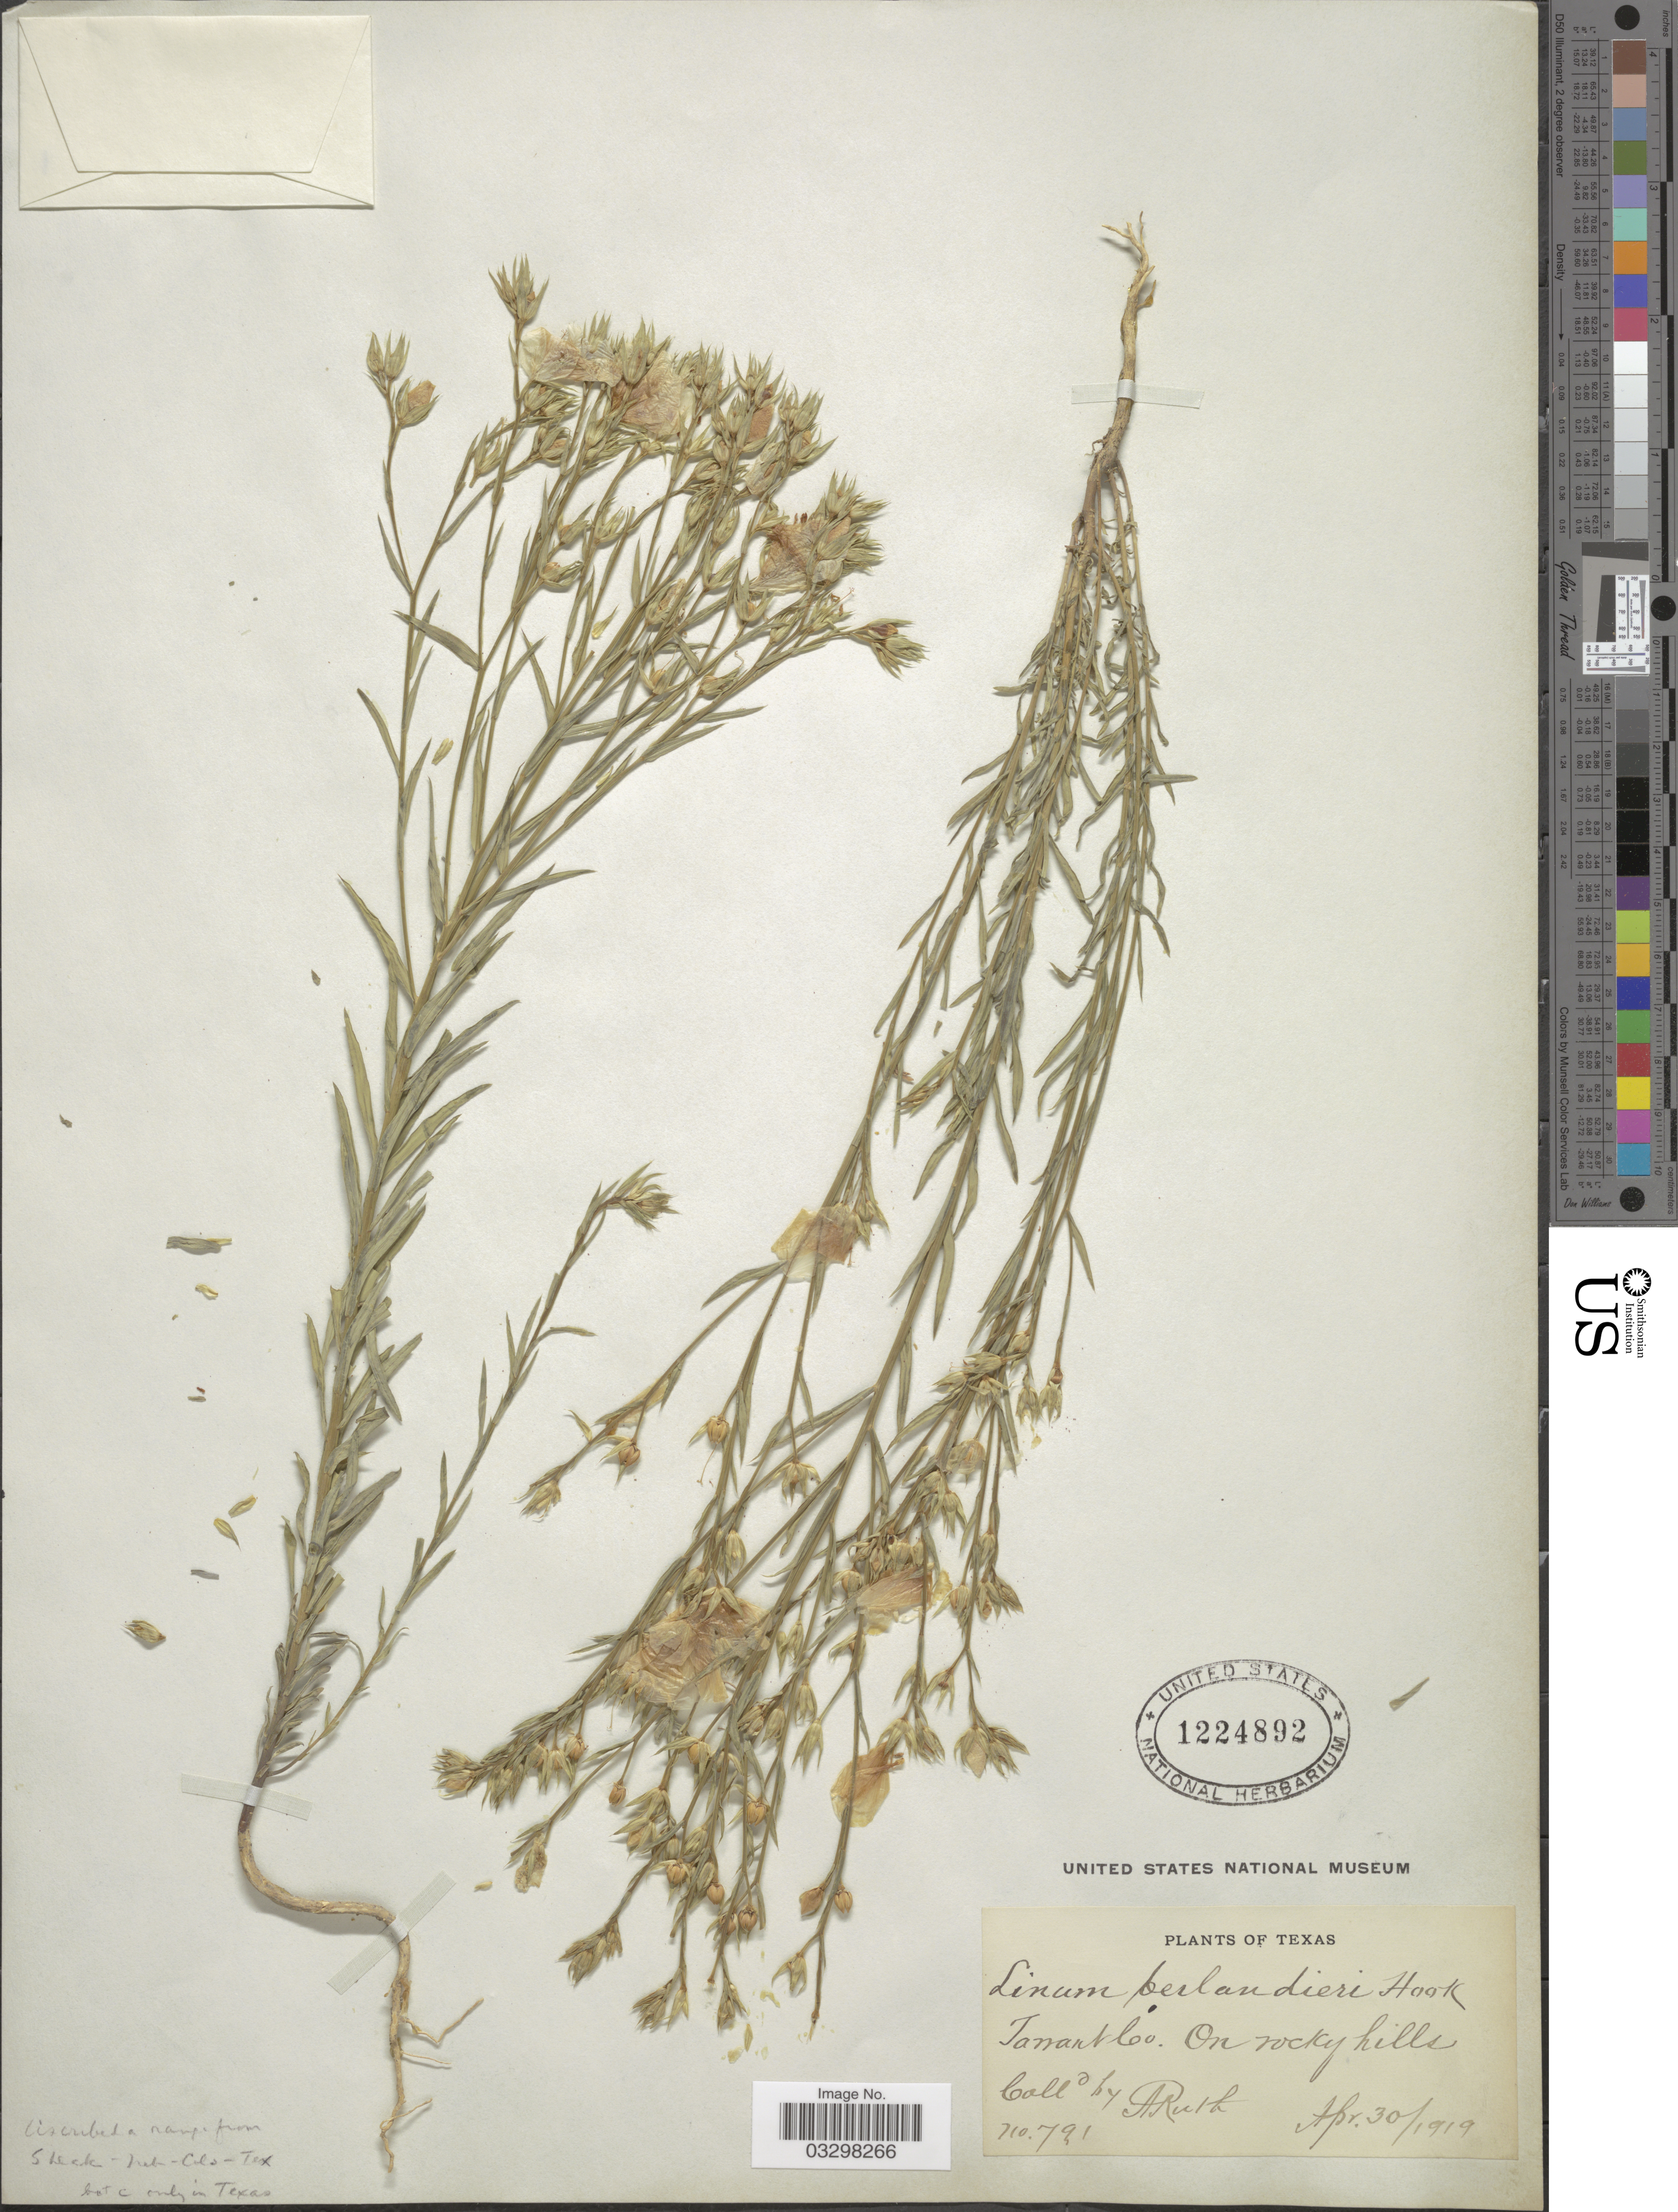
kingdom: Plantae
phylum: Tracheophyta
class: Magnoliopsida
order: Malpighiales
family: Linaceae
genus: Linum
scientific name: Linum berlandieri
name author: Hook.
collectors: A. Ruth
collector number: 791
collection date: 1919-04-30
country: United States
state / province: Texas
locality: Tarrant Co. On rocky hills.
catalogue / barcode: US 1224892